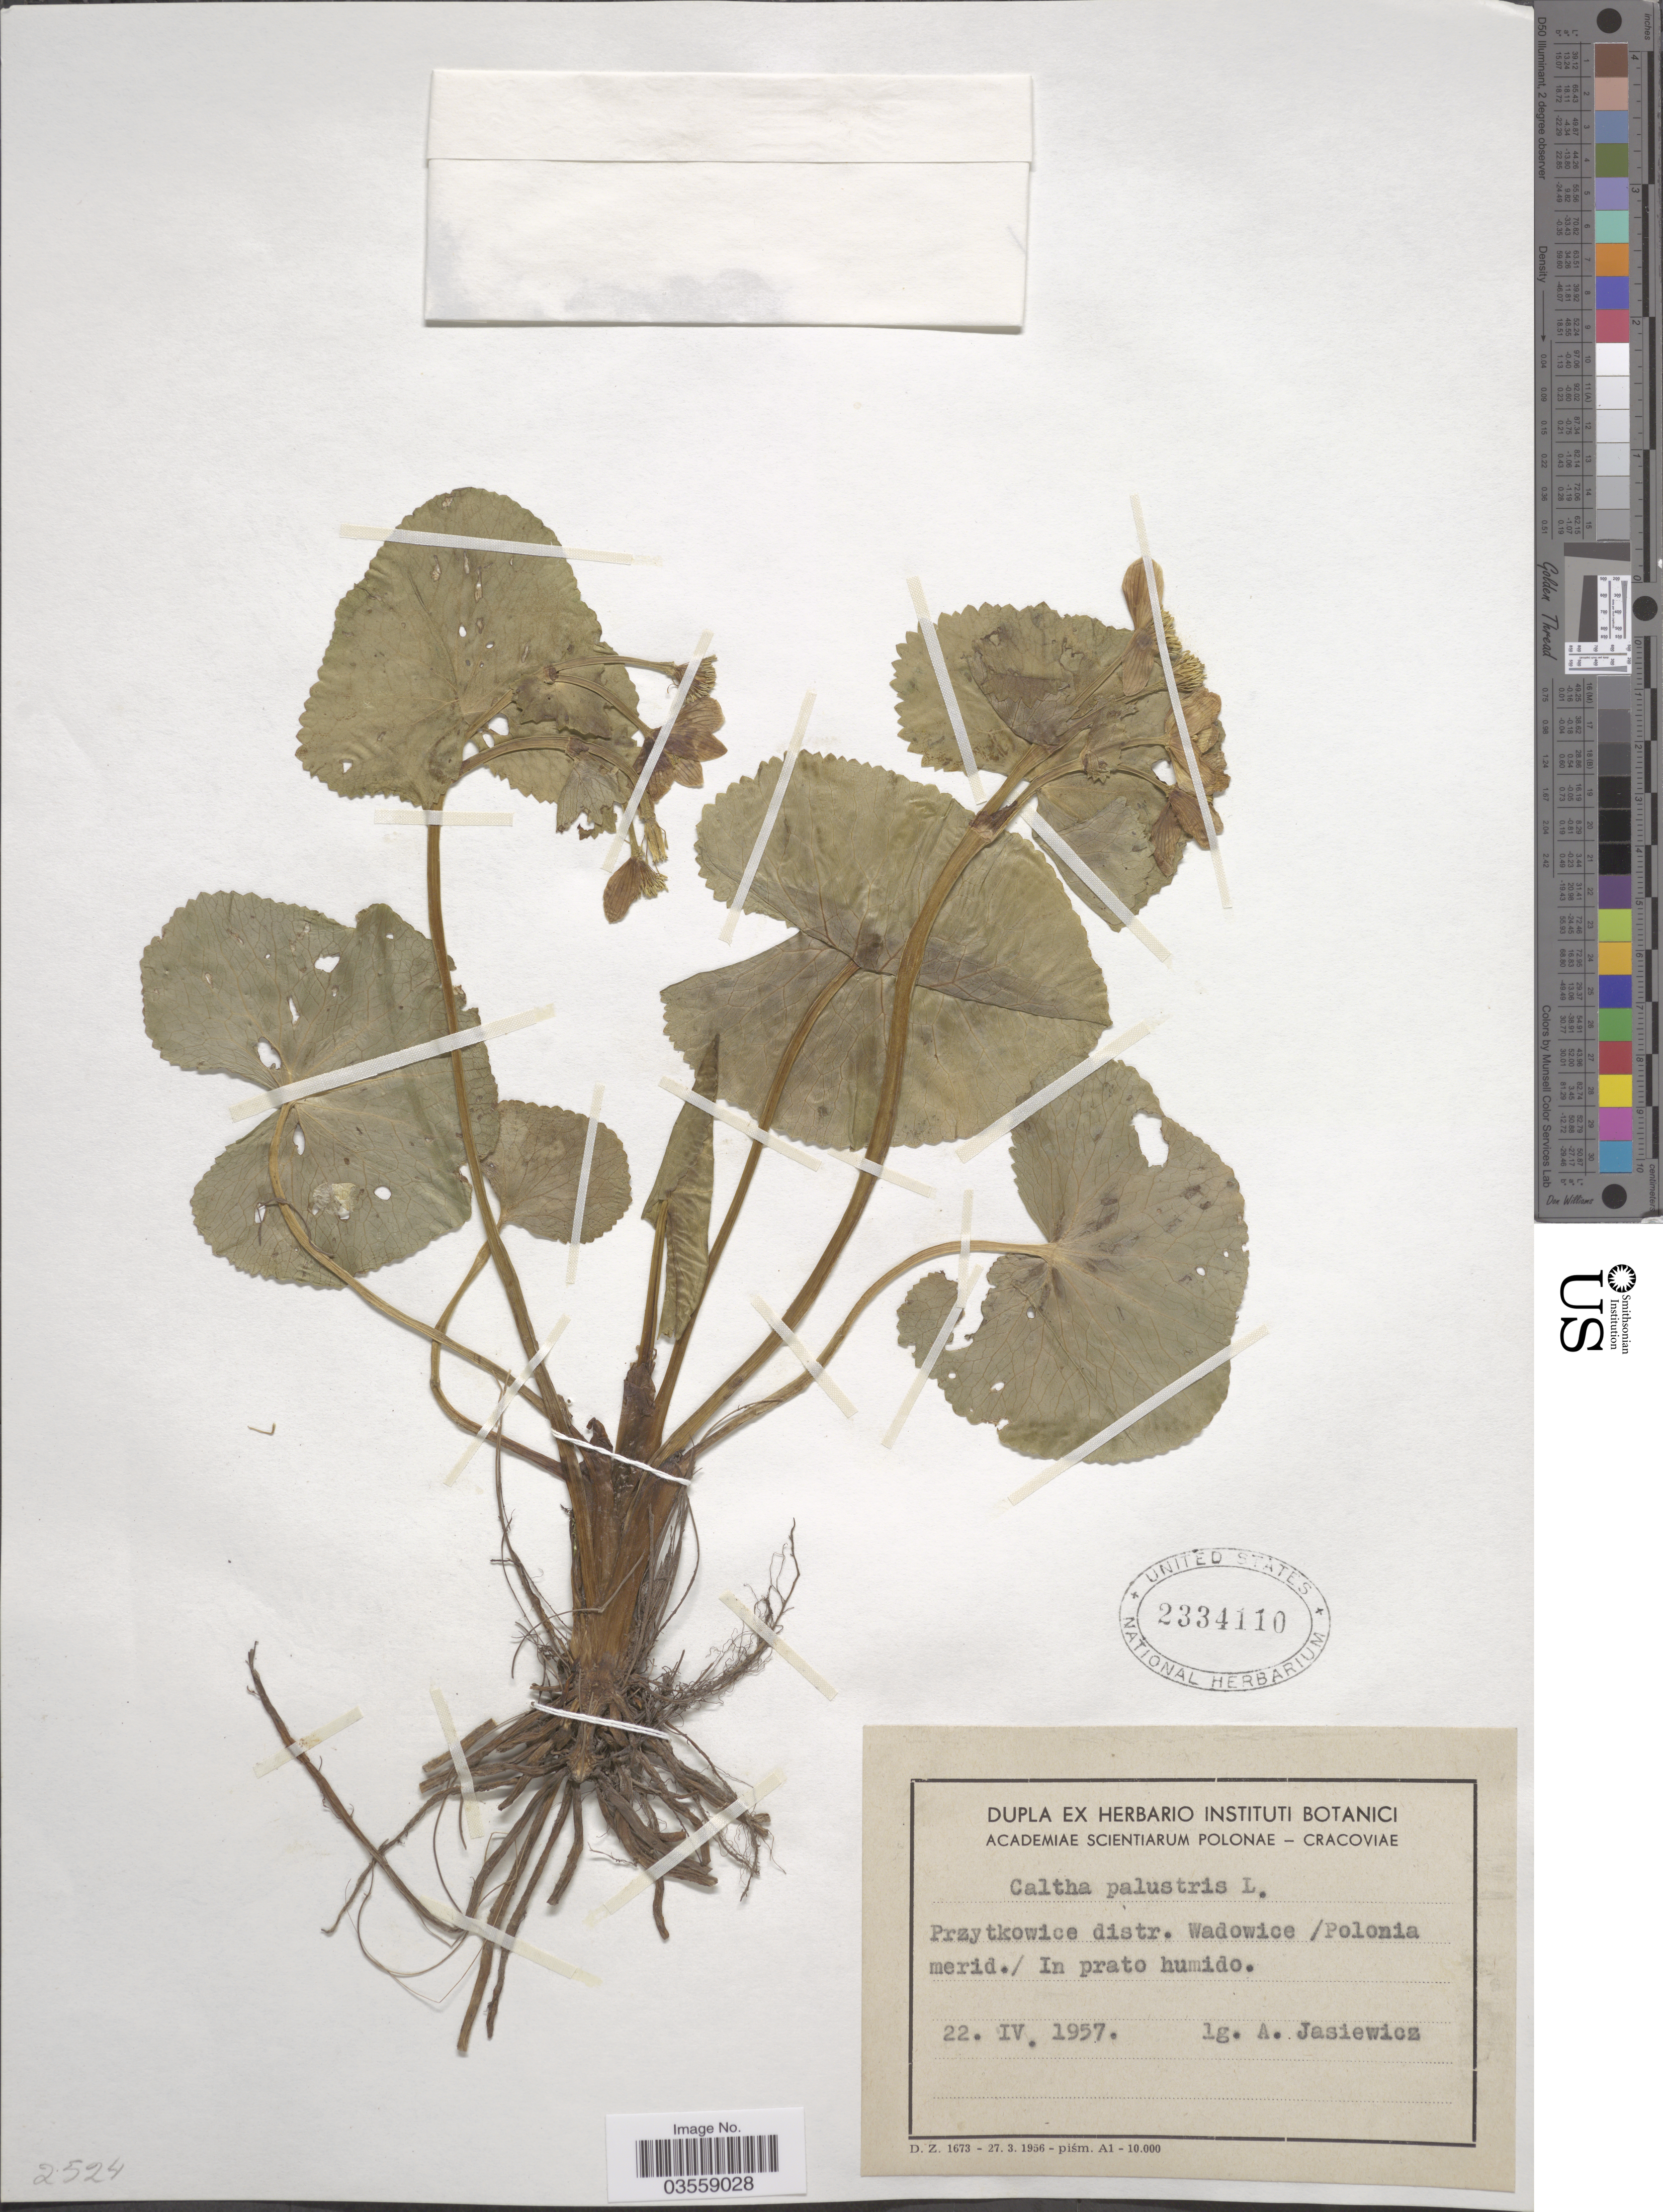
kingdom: Plantae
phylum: Tracheophyta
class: Magnoliopsida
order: Ranunculales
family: Ranunculaceae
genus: Caltha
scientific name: Caltha palustris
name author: L.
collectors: A. Jasiewicz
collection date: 1957-04-22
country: Poland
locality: Przytkowice distr. Wadowice/Polonia merid.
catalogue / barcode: US 2334110